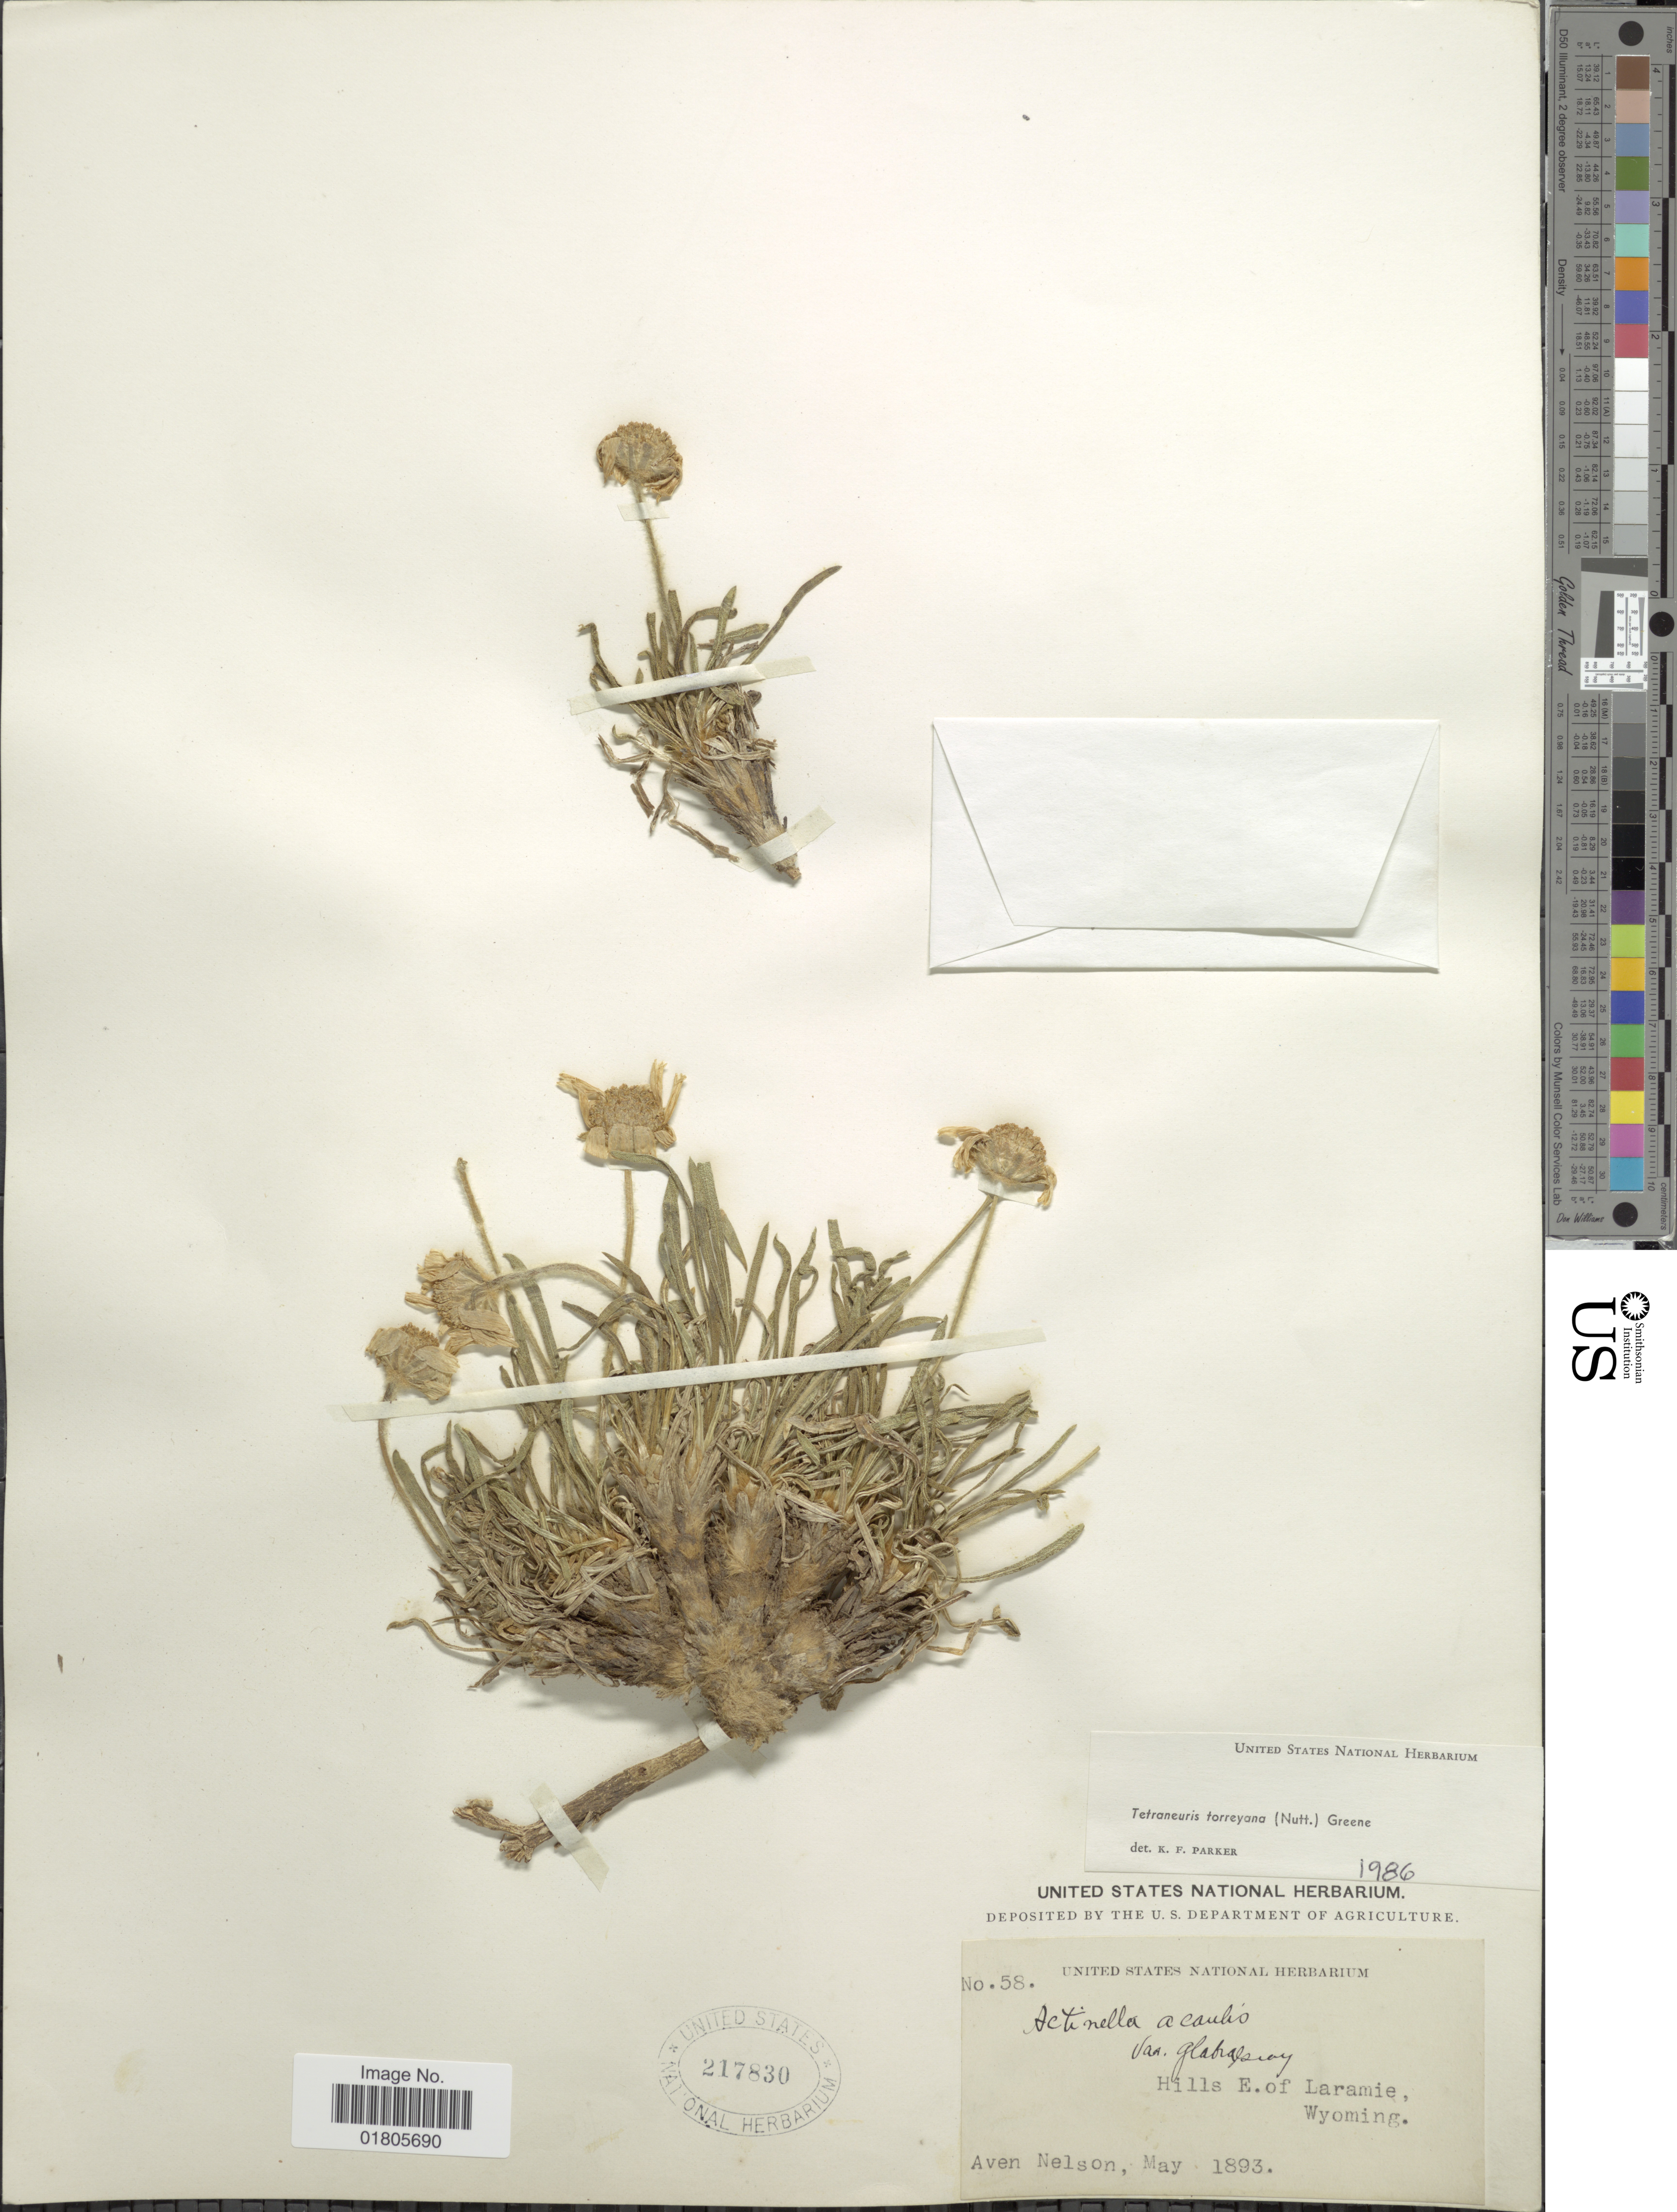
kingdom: Plantae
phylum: Tracheophyta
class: Magnoliopsida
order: Asterales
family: Asteraceae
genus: Actinea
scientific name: Actinea torreyana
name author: (Nutt.) J.F. Macbr.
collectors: A. Nelson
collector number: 58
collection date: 1893-05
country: United States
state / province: Wyoming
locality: Hills E. of Laramie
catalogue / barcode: US 217830